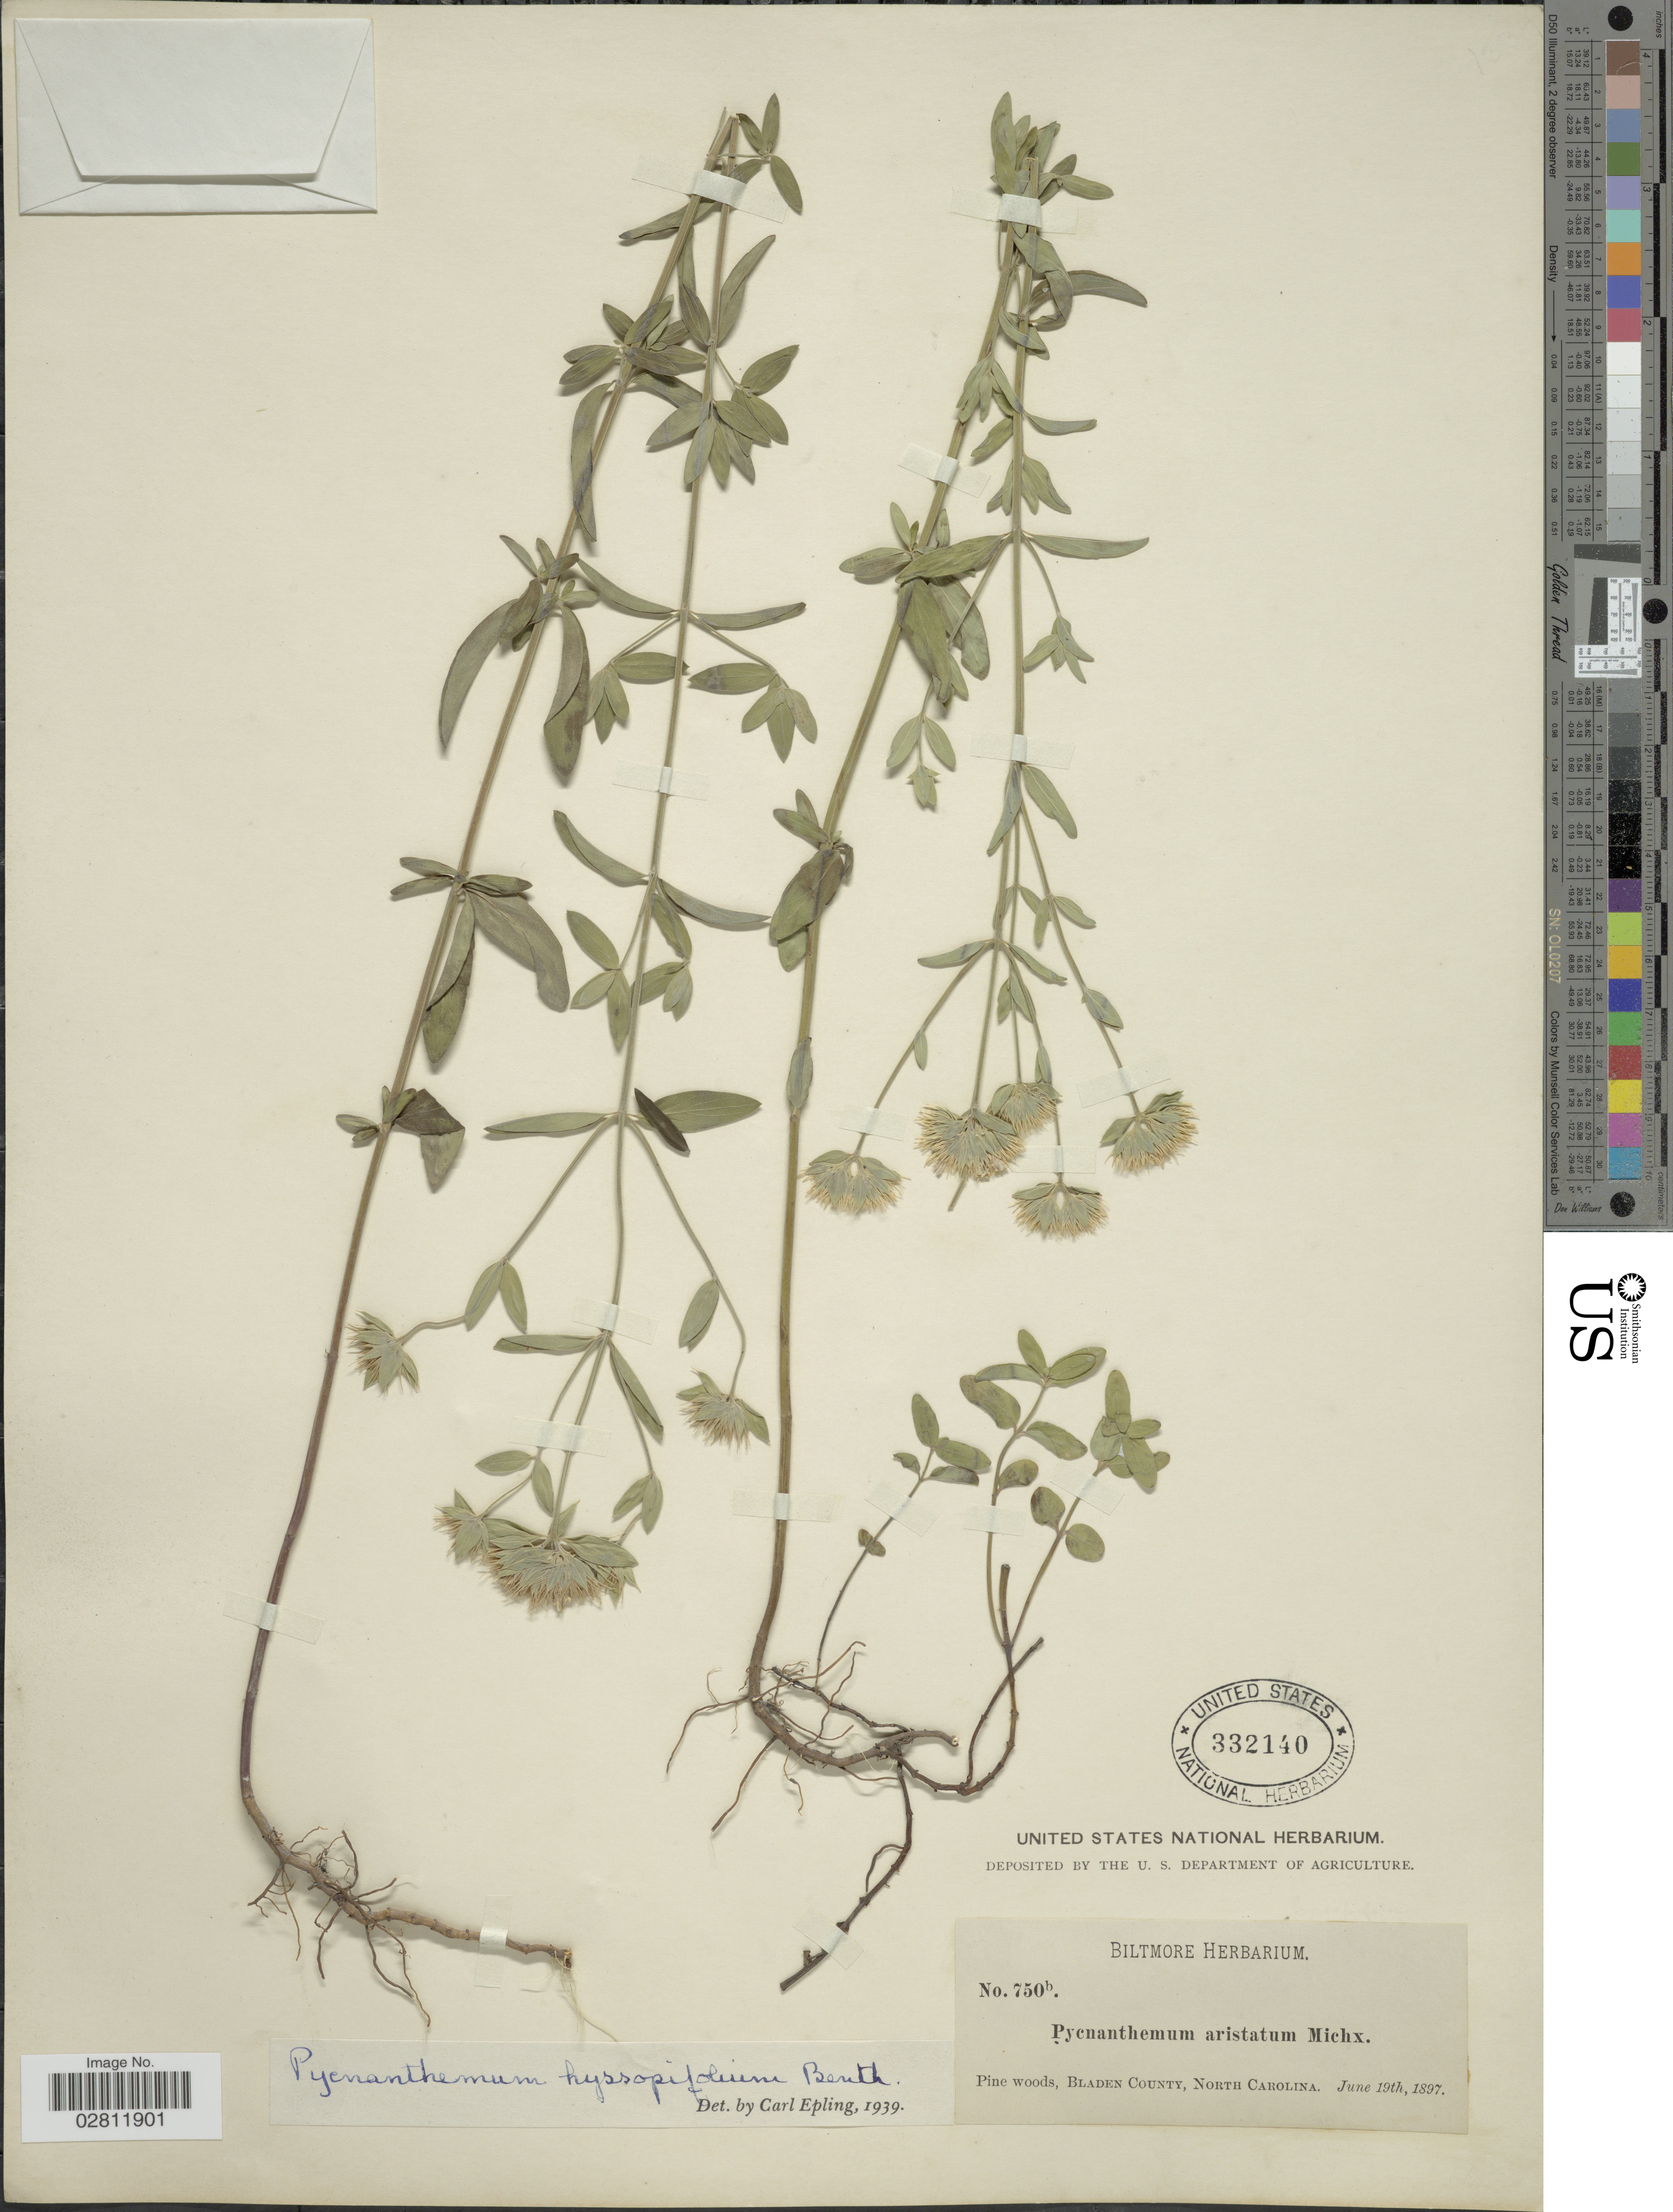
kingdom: Plantae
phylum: Tracheophyta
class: Magnoliopsida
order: Lamiales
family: Lamiaceae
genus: Pycnanthemum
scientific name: Pycnanthemum flexuosum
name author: (Walter) Britton, Stearns & Poggenb.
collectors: ex herb. Biltmore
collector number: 750b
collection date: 1897-06-19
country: United States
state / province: North Carolina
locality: Pine woods, Bladen County.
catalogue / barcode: US 332140